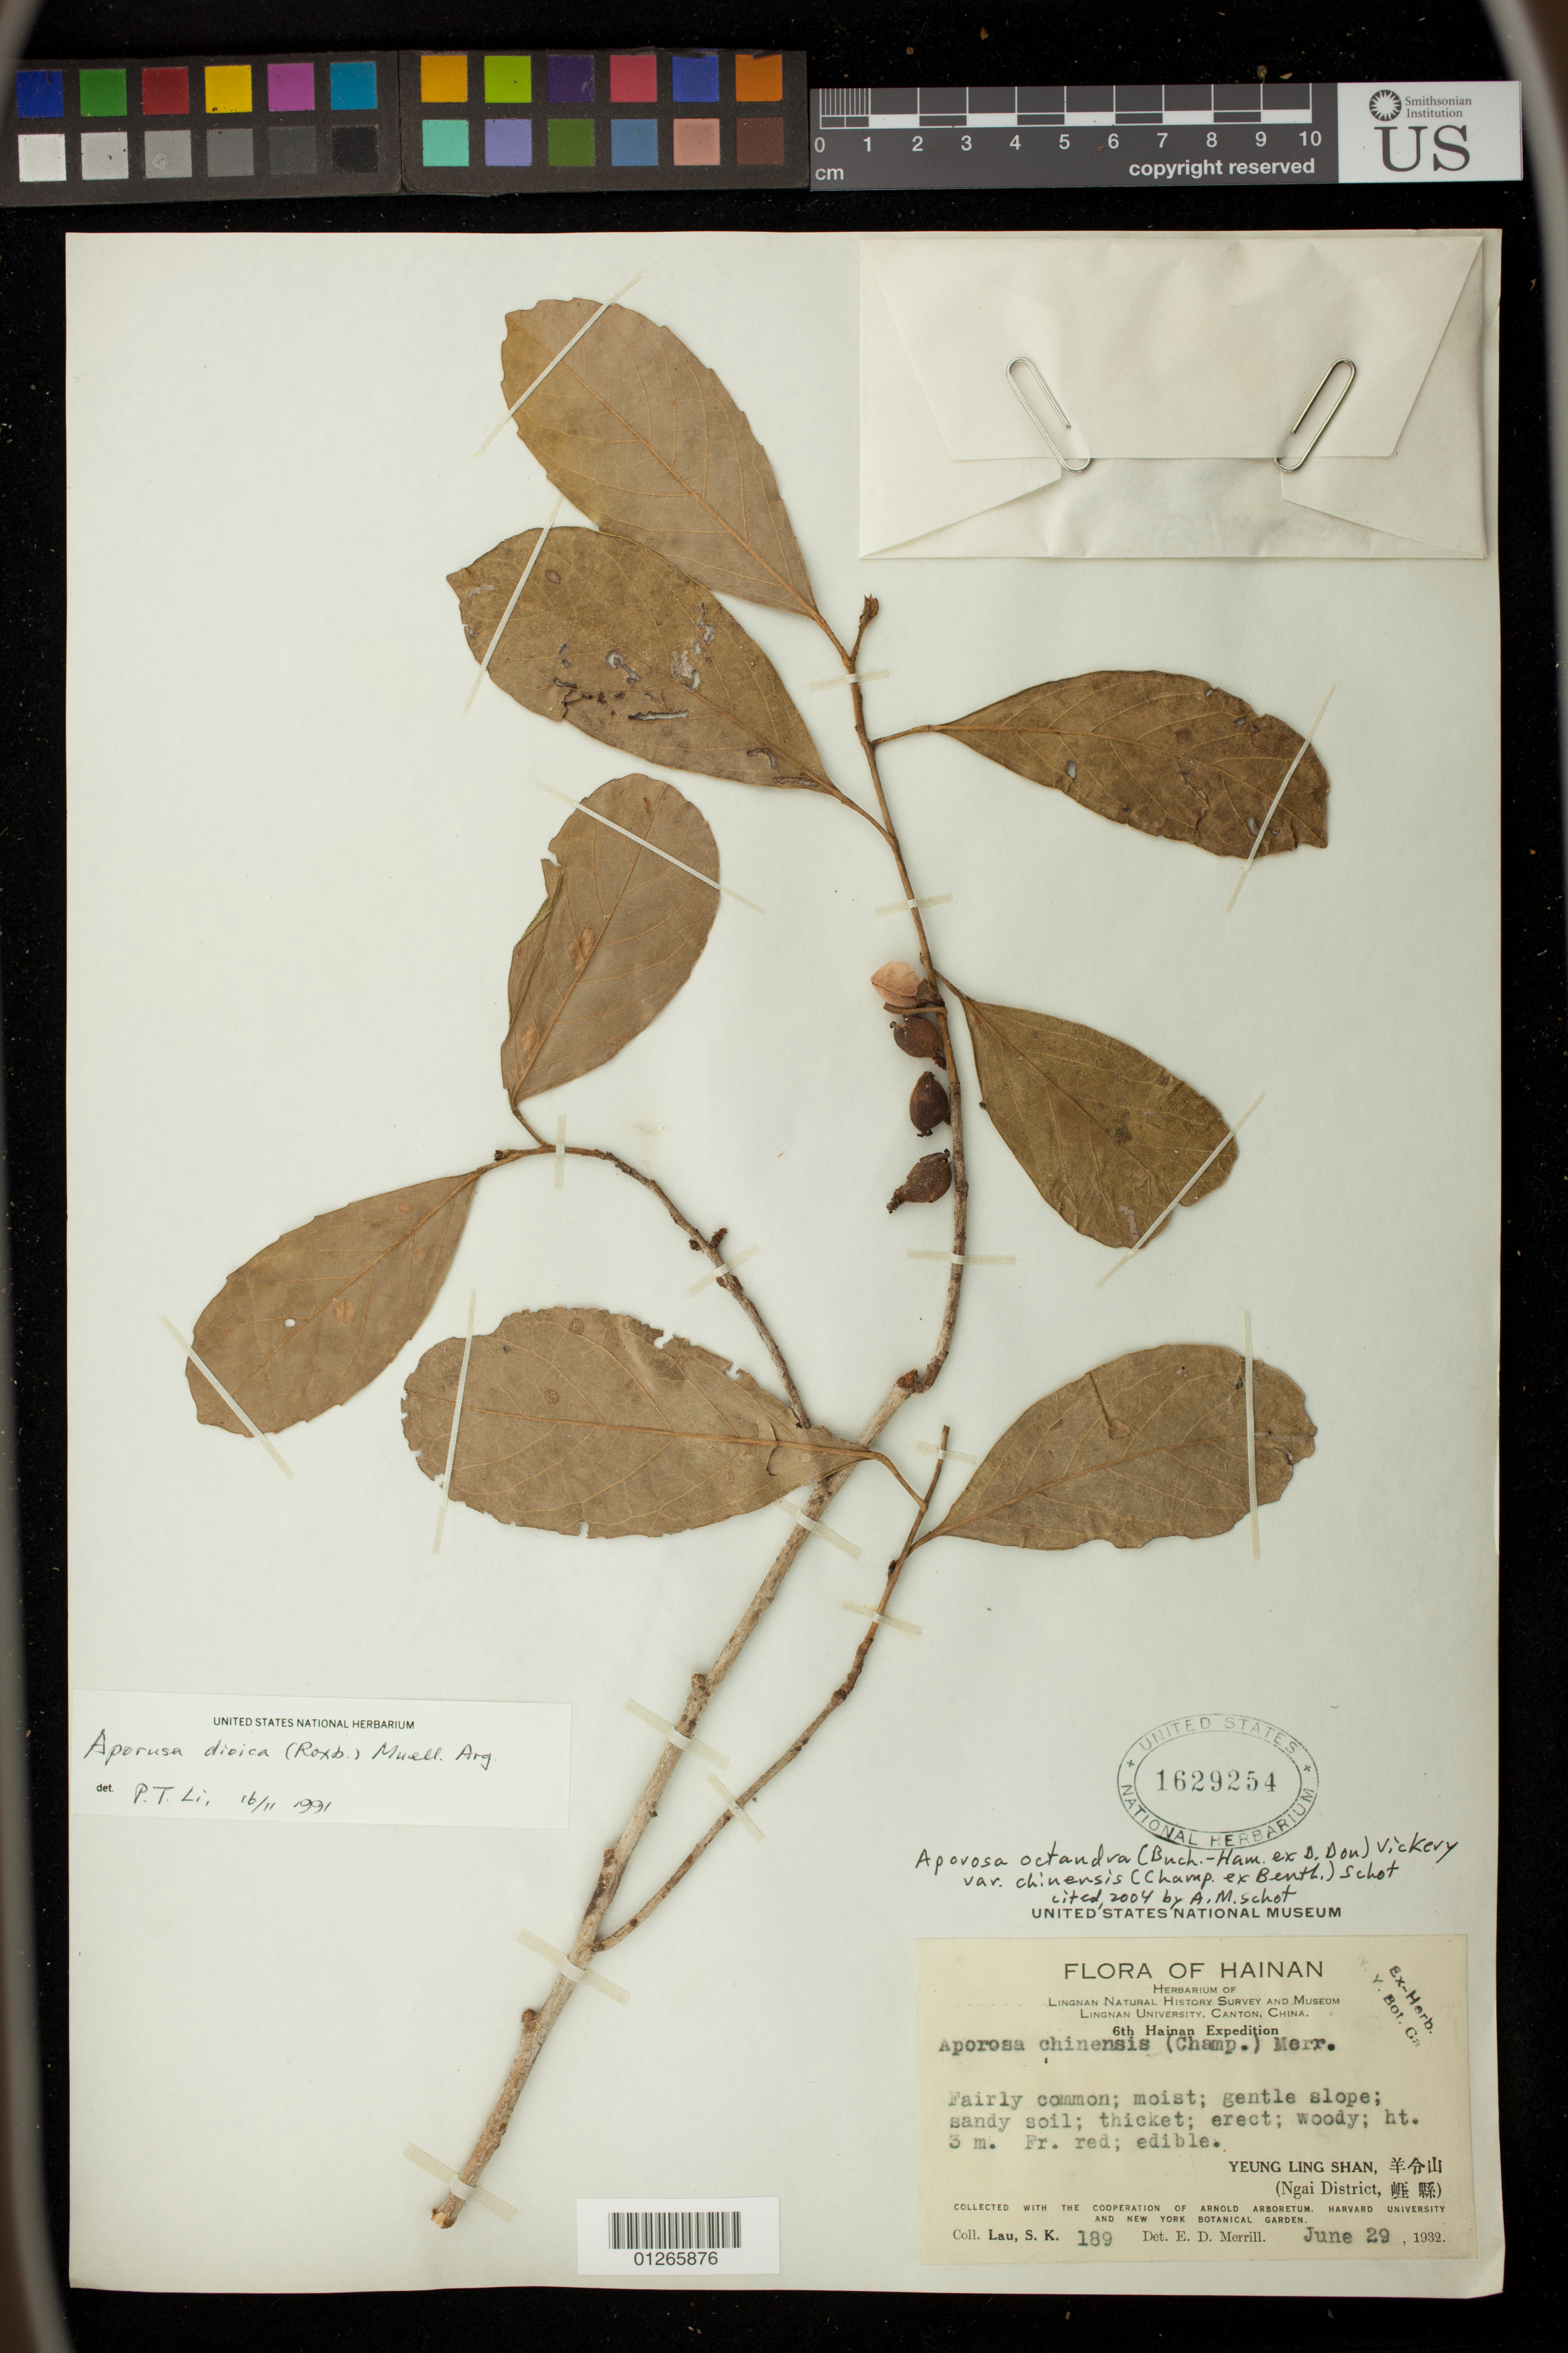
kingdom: Plantae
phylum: Tracheophyta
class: Magnoliopsida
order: Malpighiales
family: Phyllanthaceae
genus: Aporosa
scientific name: Aporosa octandra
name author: (Buch.-Ham. & D. Don) Vickery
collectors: S. K. Lau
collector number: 189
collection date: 1932-06-29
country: China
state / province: Hainan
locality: Yeung Ling Shan (Ngai District)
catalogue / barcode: US 1629254